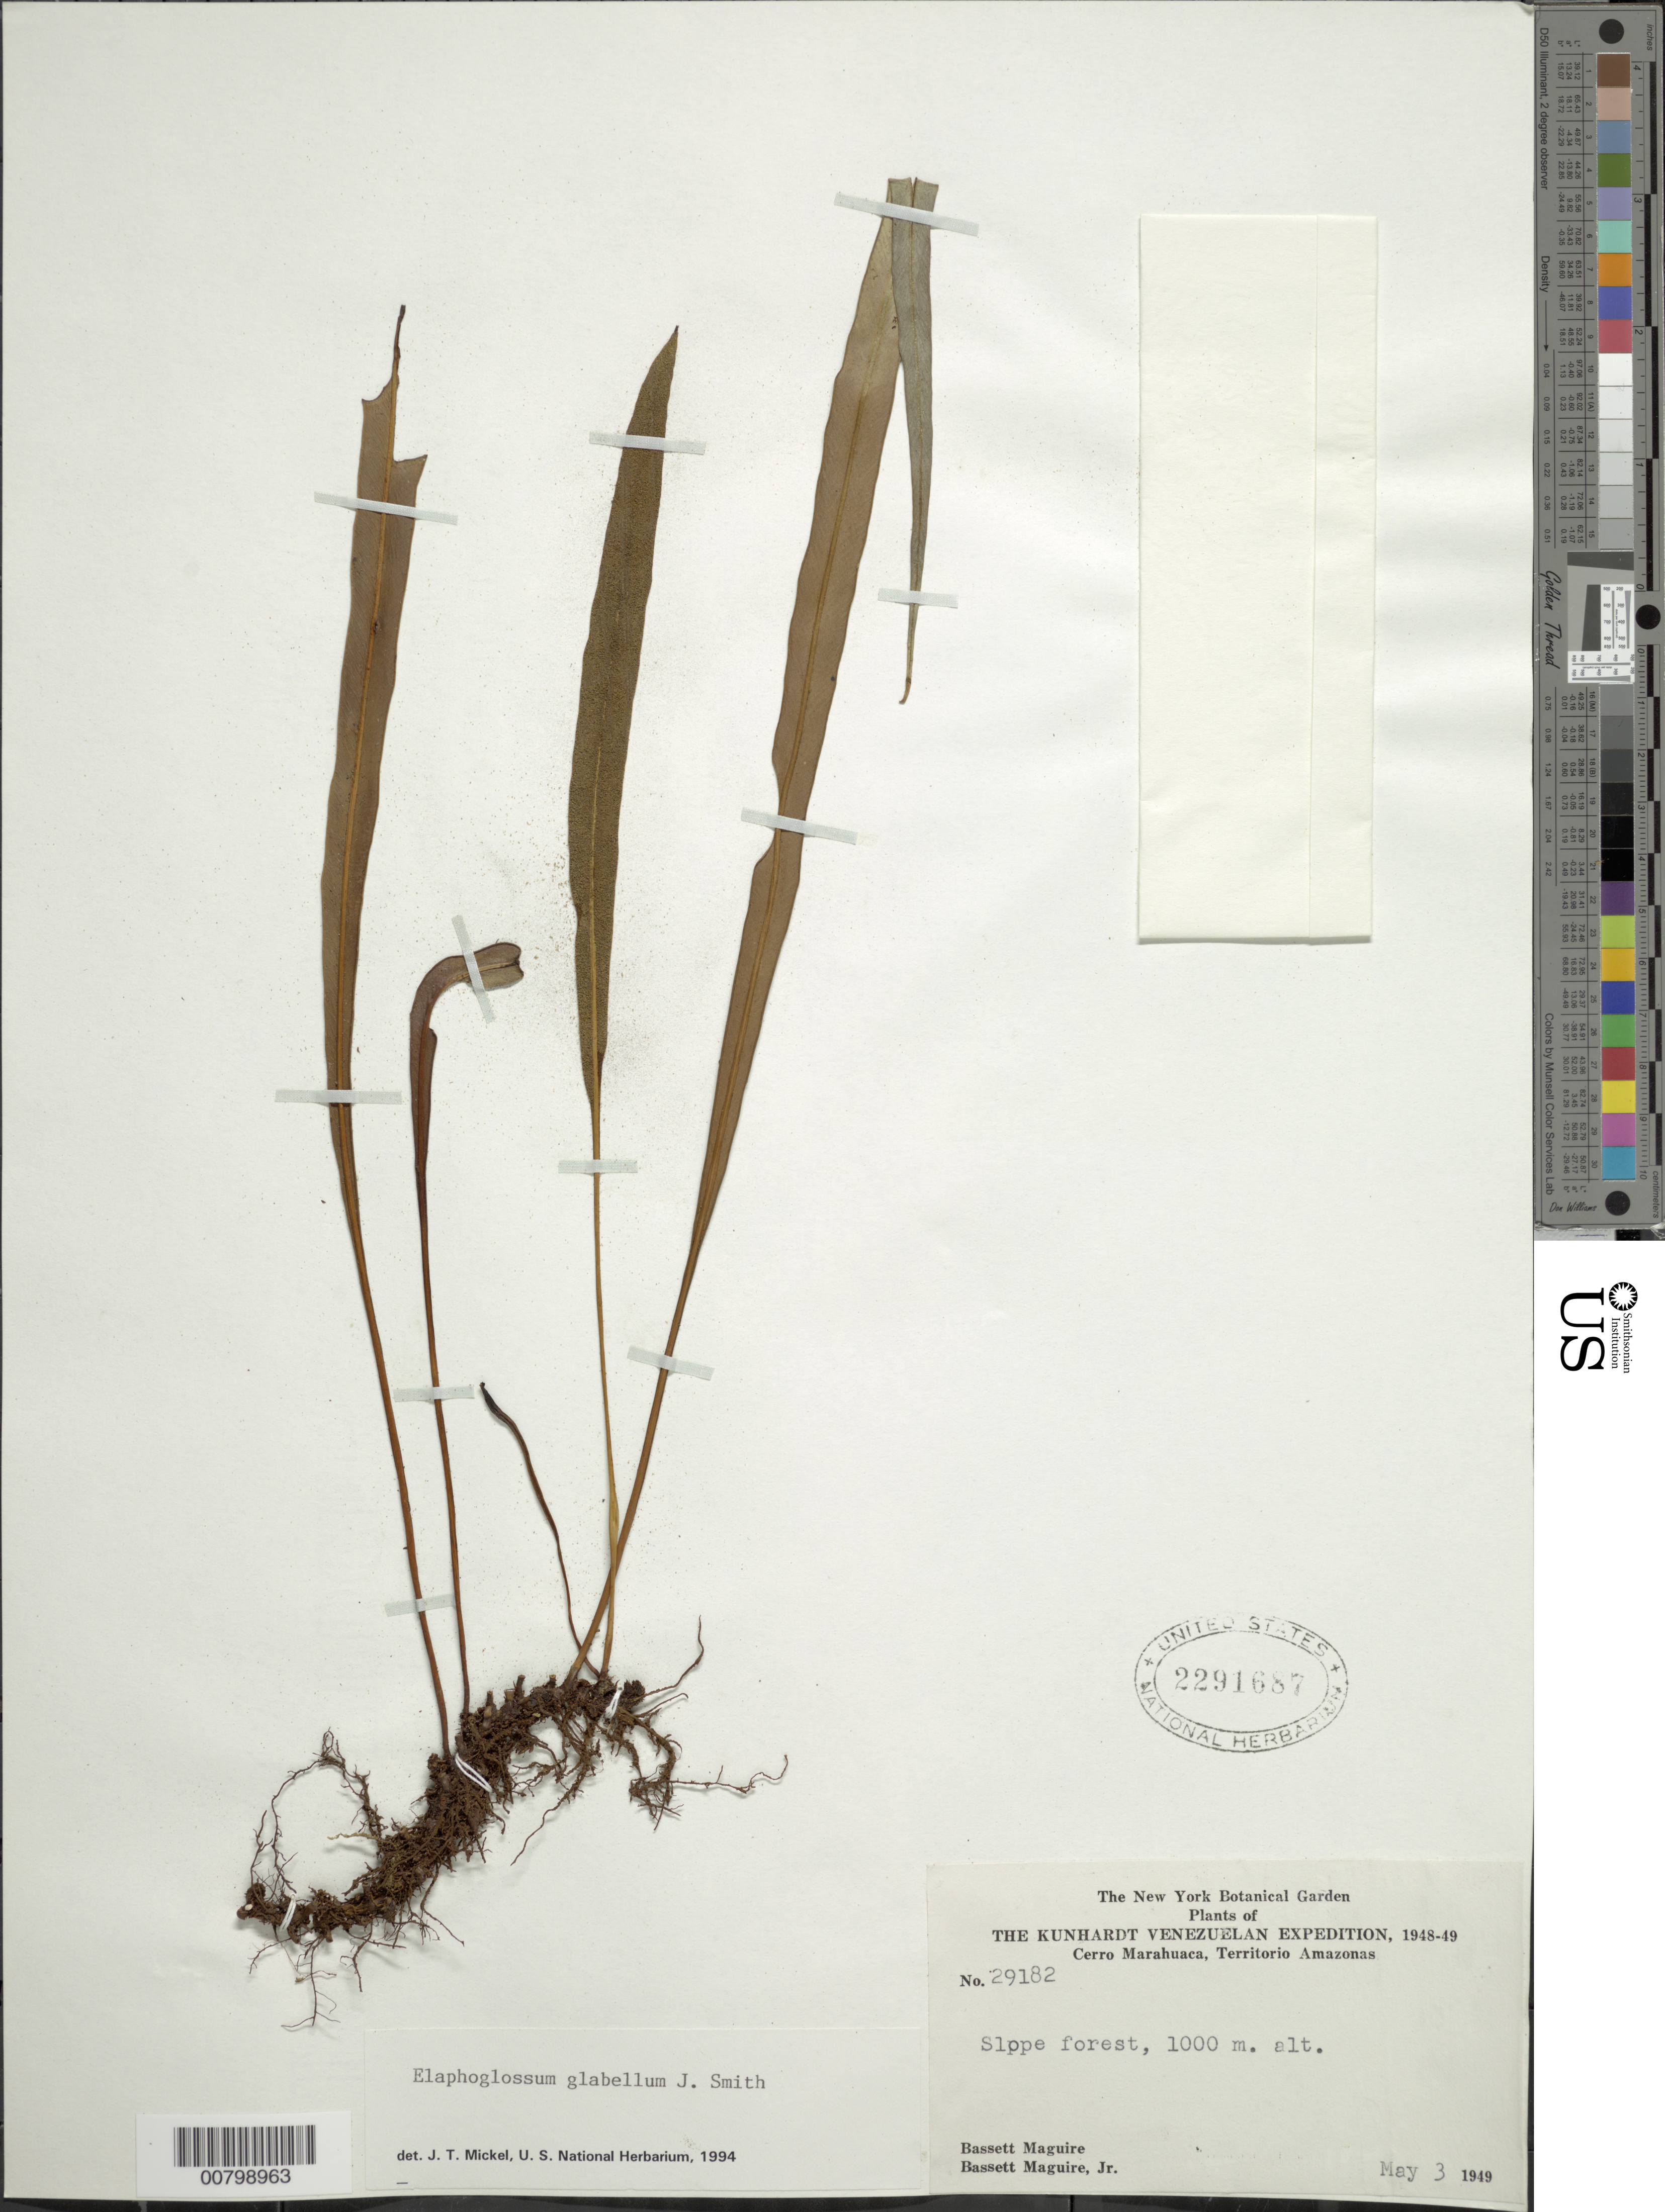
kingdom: Plantae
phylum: Tracheophyta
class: Polypodiopsida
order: Polypodiales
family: Dryopteridaceae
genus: Elaphoglossum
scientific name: Elaphoglossum glabellum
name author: J. Sm.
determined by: Mickel, J. T., (NY), New York Botanical Garden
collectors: B. Maguire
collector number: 29182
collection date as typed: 3-May-49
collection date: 1949-05-03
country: Venezuela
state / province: Amazonas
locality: Cerro Marahuaca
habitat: Slope forest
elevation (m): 1000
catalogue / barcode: US 2291687